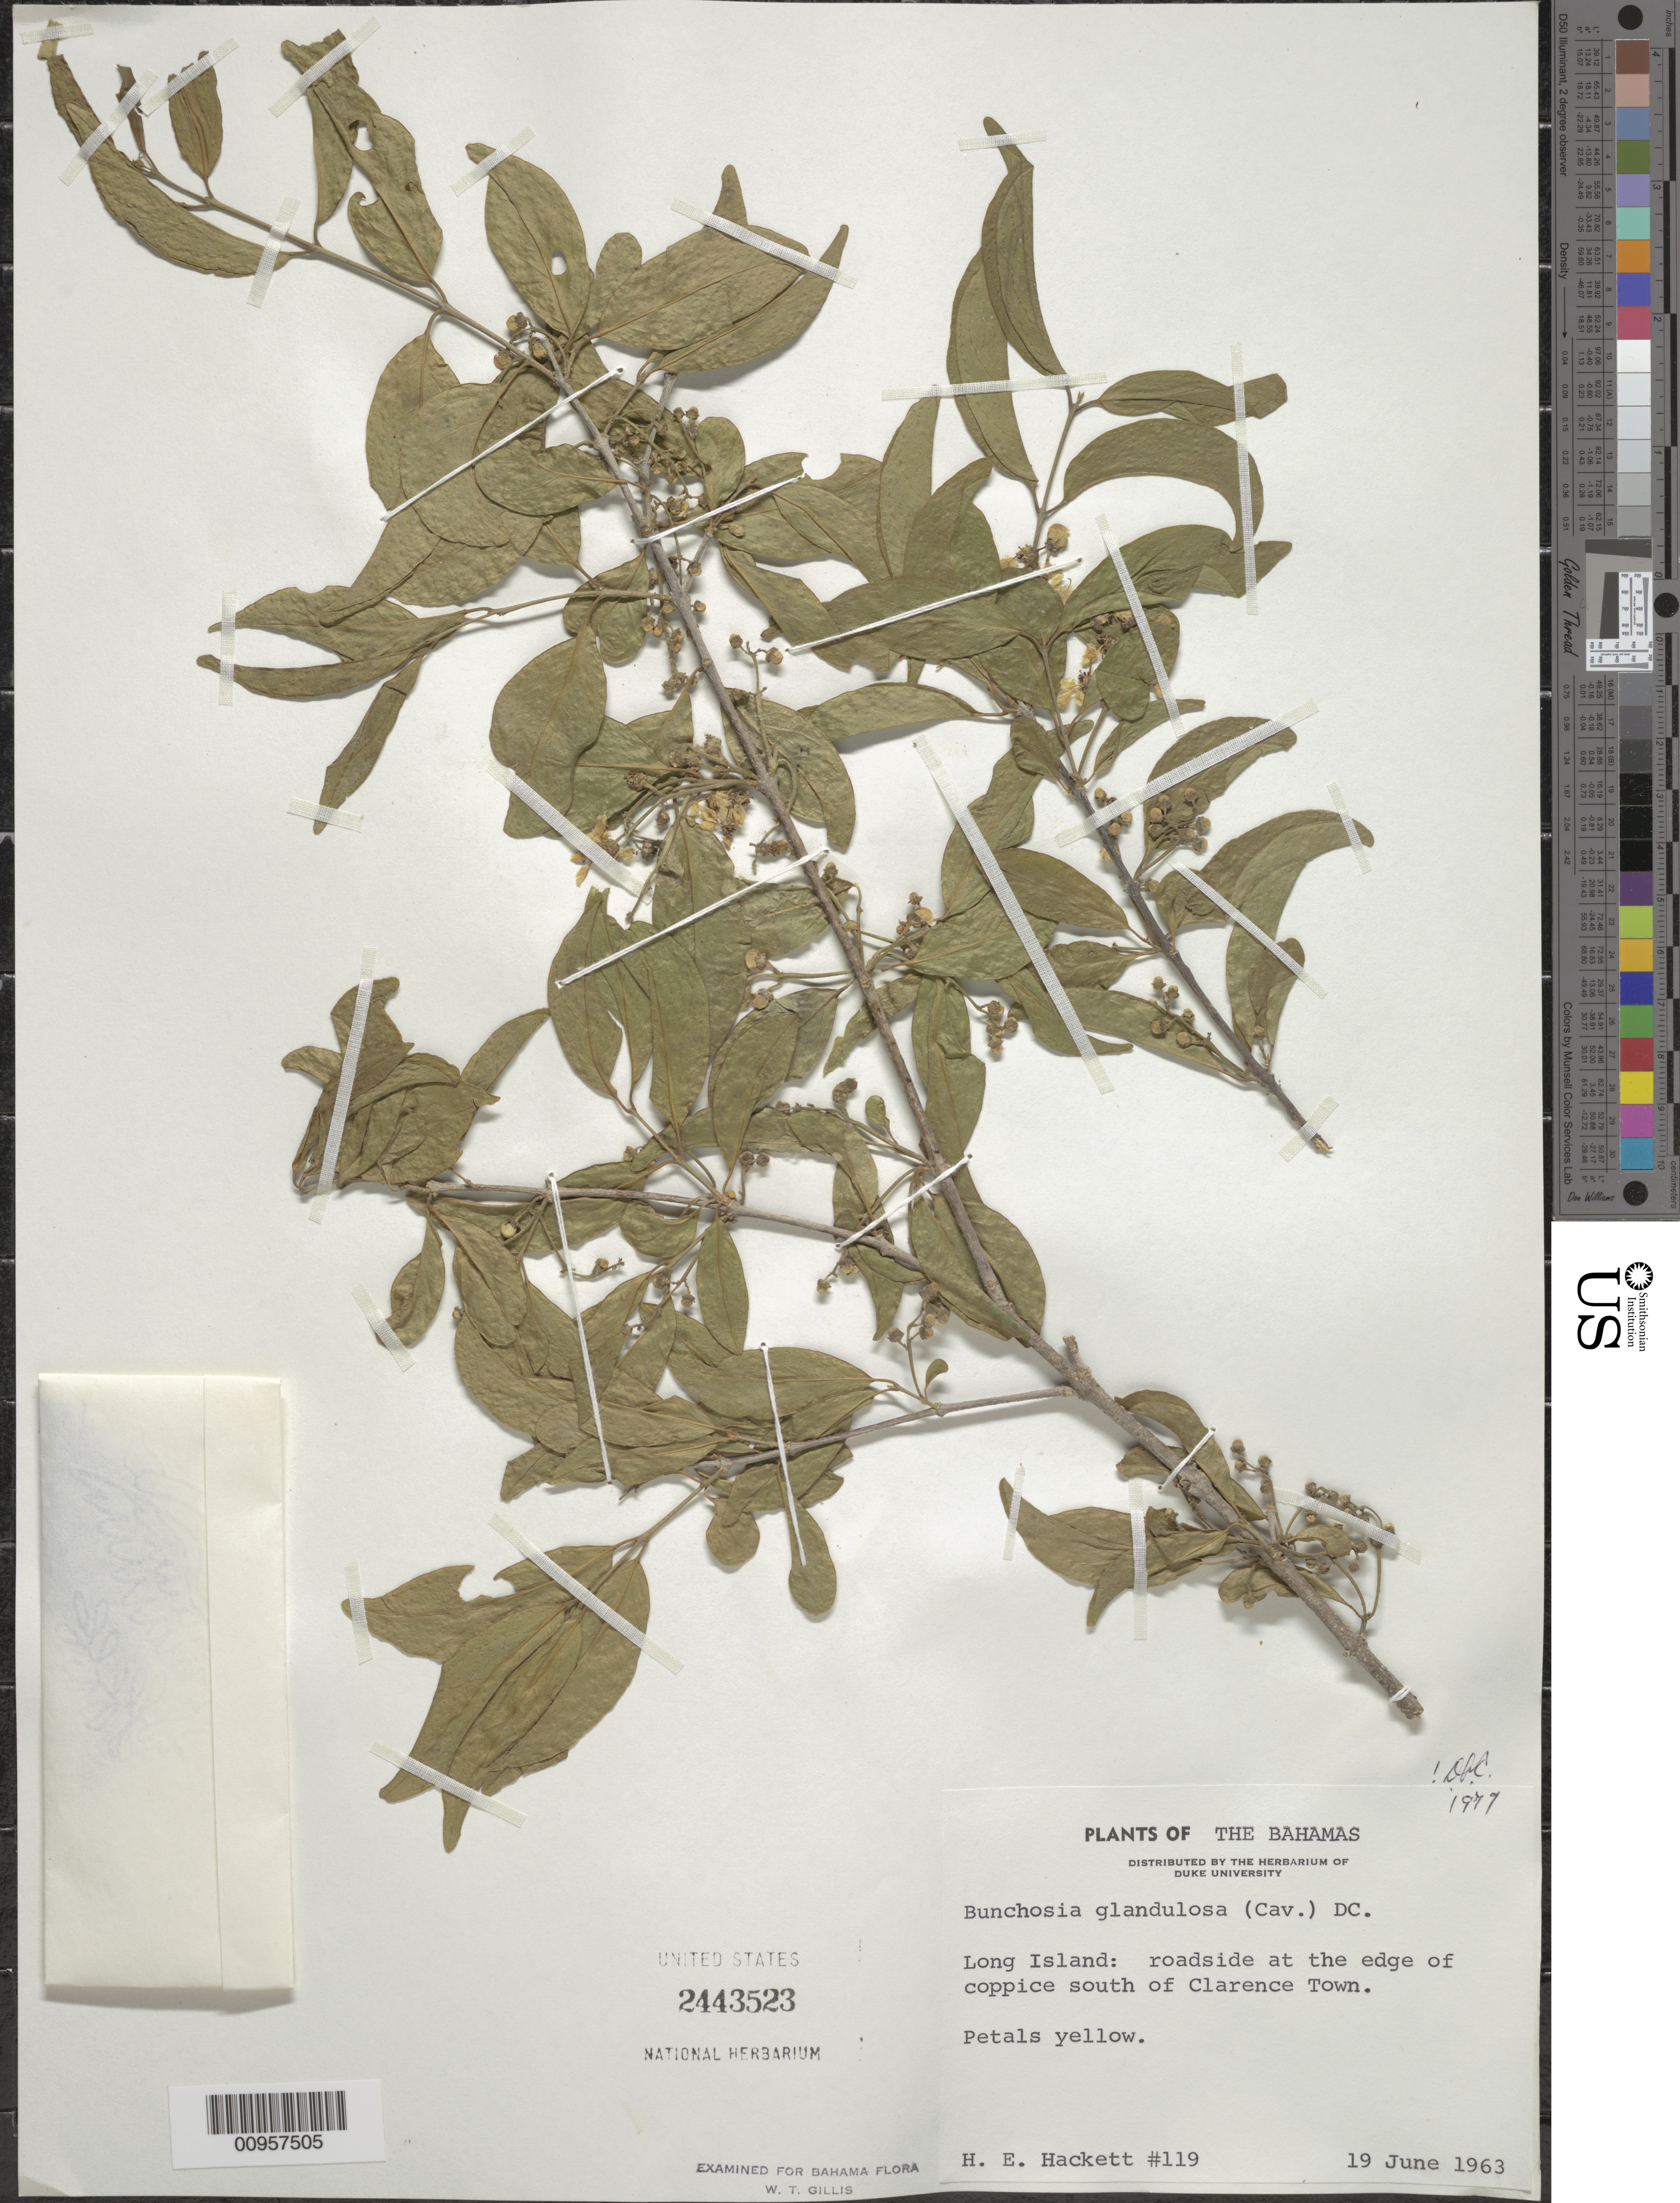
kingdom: Plantae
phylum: Tracheophyta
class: Magnoliopsida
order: Malpighiales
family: Malpighiaceae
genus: Bunchosia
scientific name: Bunchosia glandulosa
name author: (Cav.) DC.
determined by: Correll, D. S.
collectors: H. E. Hackett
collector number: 119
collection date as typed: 19 Jun 1963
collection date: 1963-06-19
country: Bahamas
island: Long Island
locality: S of Clarence Town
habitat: Roadside at edge of coppice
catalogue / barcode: US 2443523